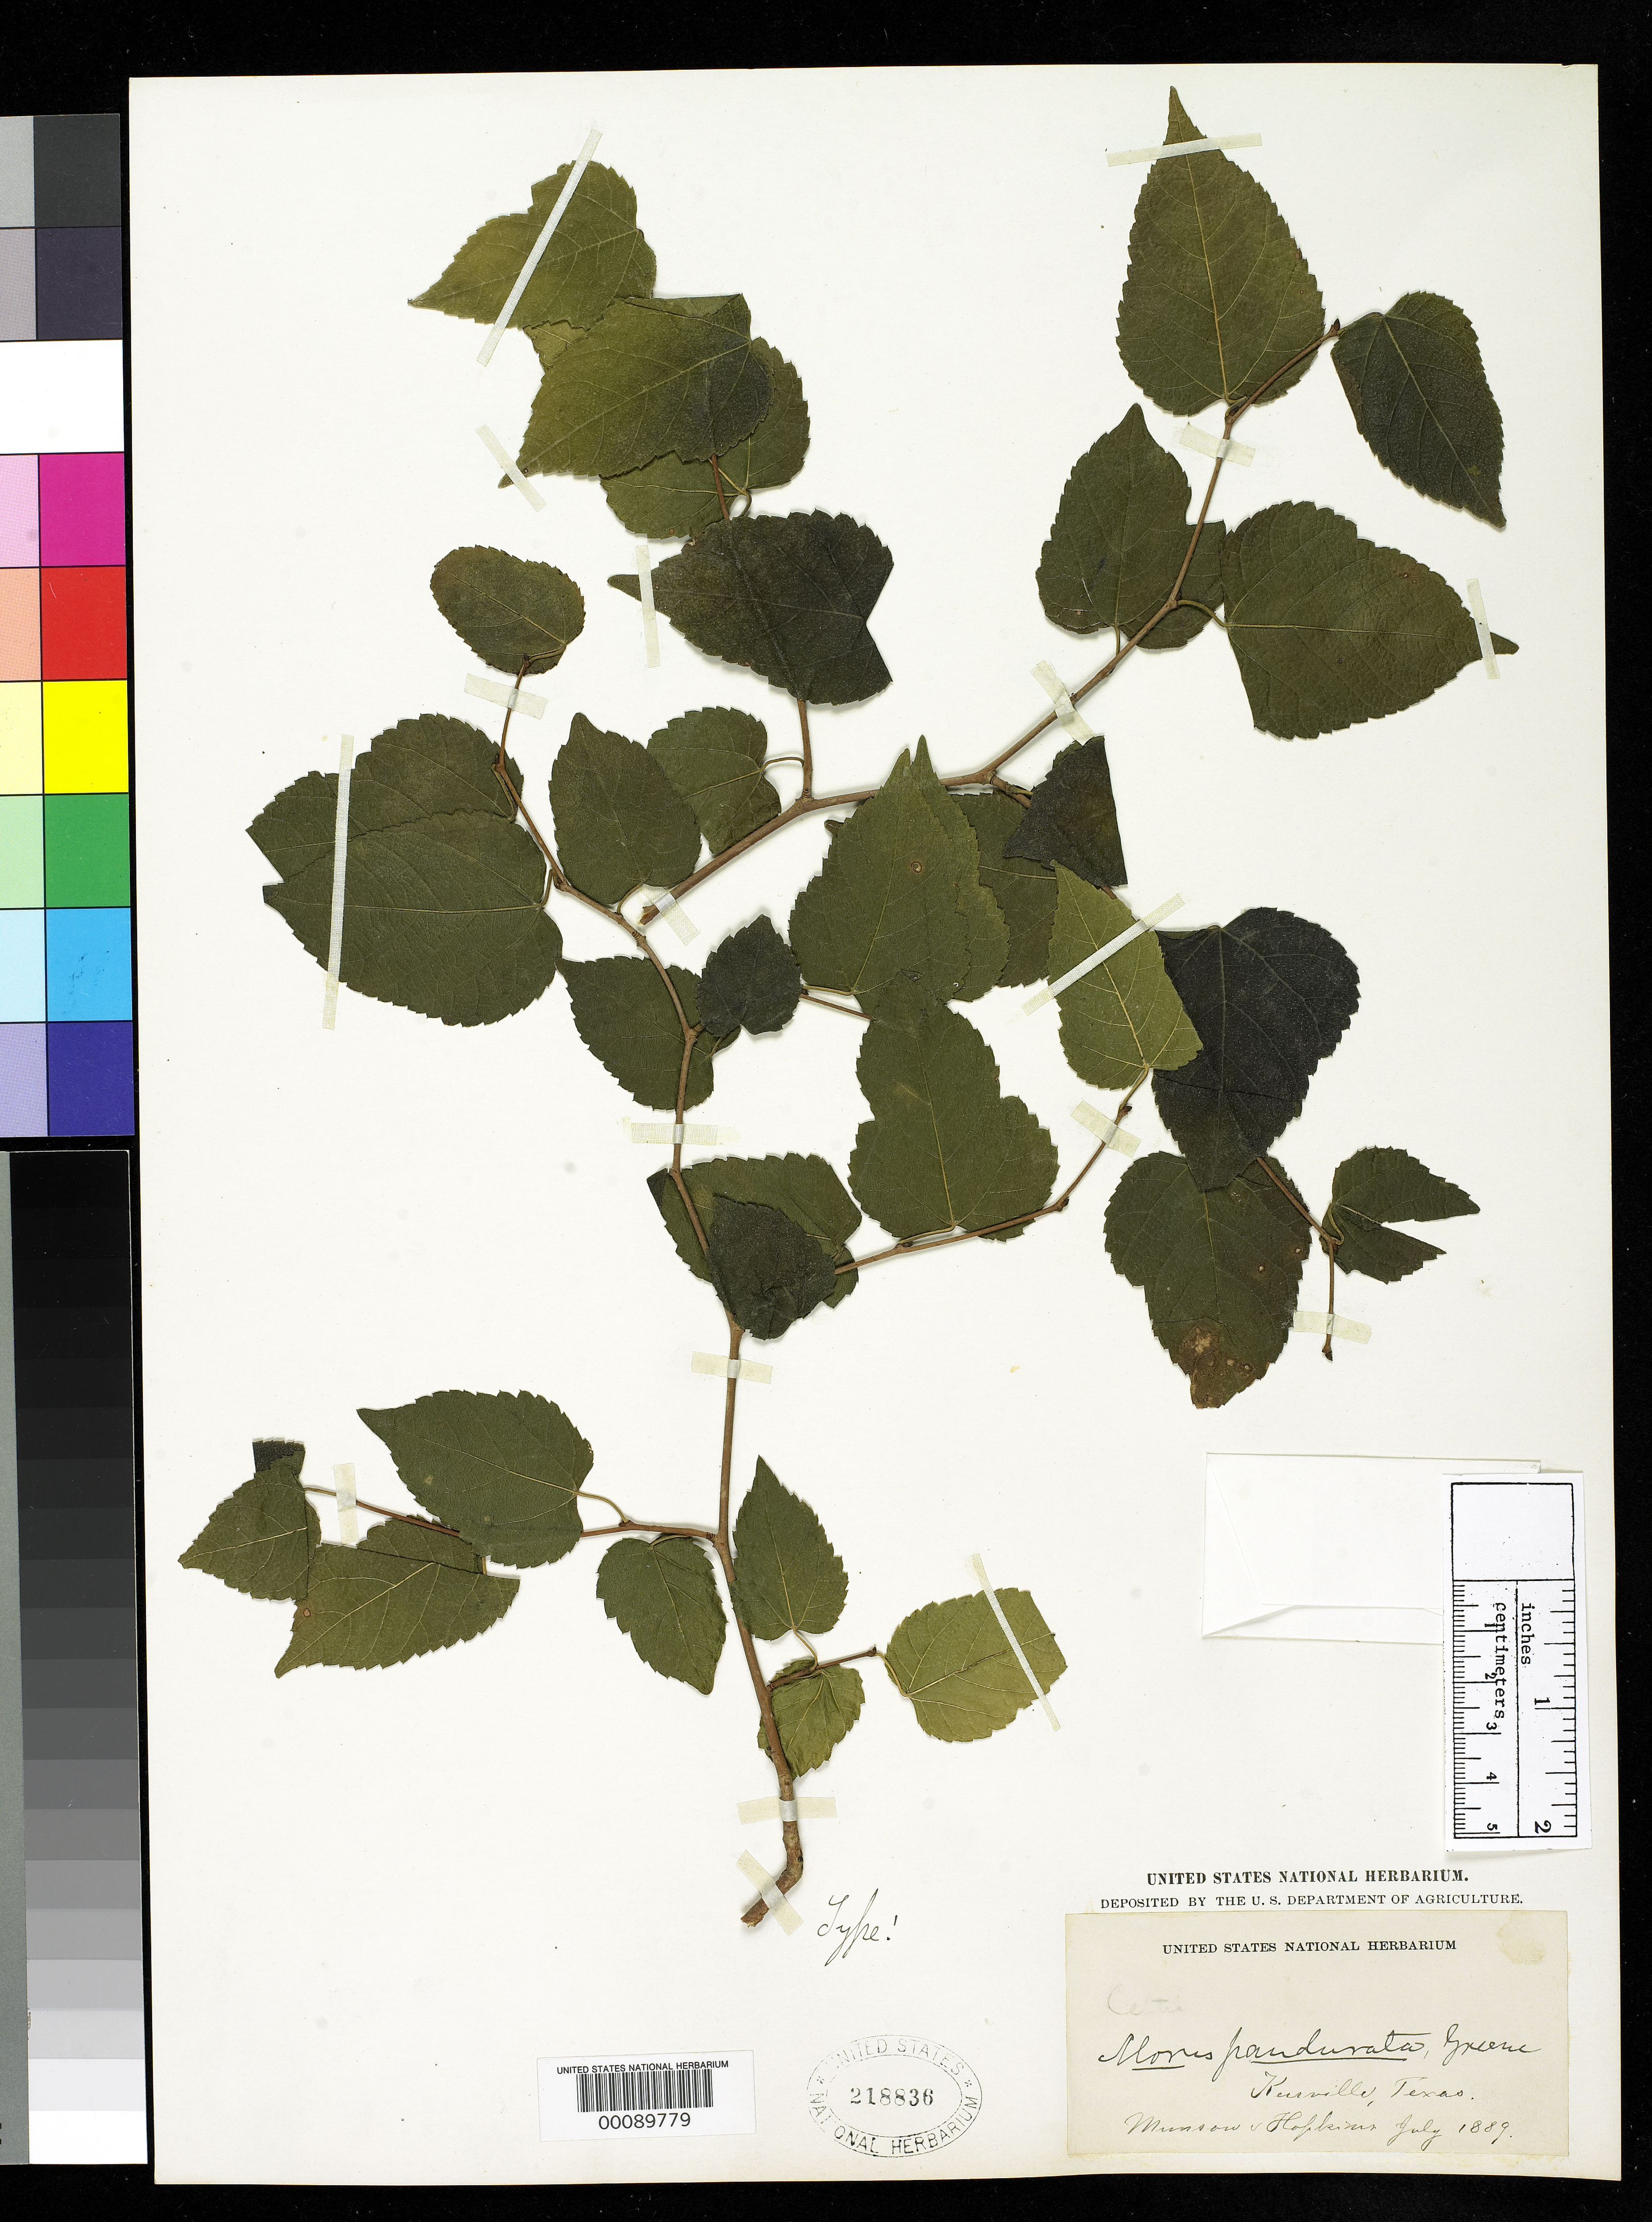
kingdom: Plantae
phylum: Tracheophyta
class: Magnoliopsida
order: Rosales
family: Moraceae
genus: Morus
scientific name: Morus pandurata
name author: Greene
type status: Holotype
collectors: T. V. Munson & C. Hopkins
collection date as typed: Jul 1889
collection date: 1889-07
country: United States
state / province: Texas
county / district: Kerr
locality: Kerrville.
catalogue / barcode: US 218836